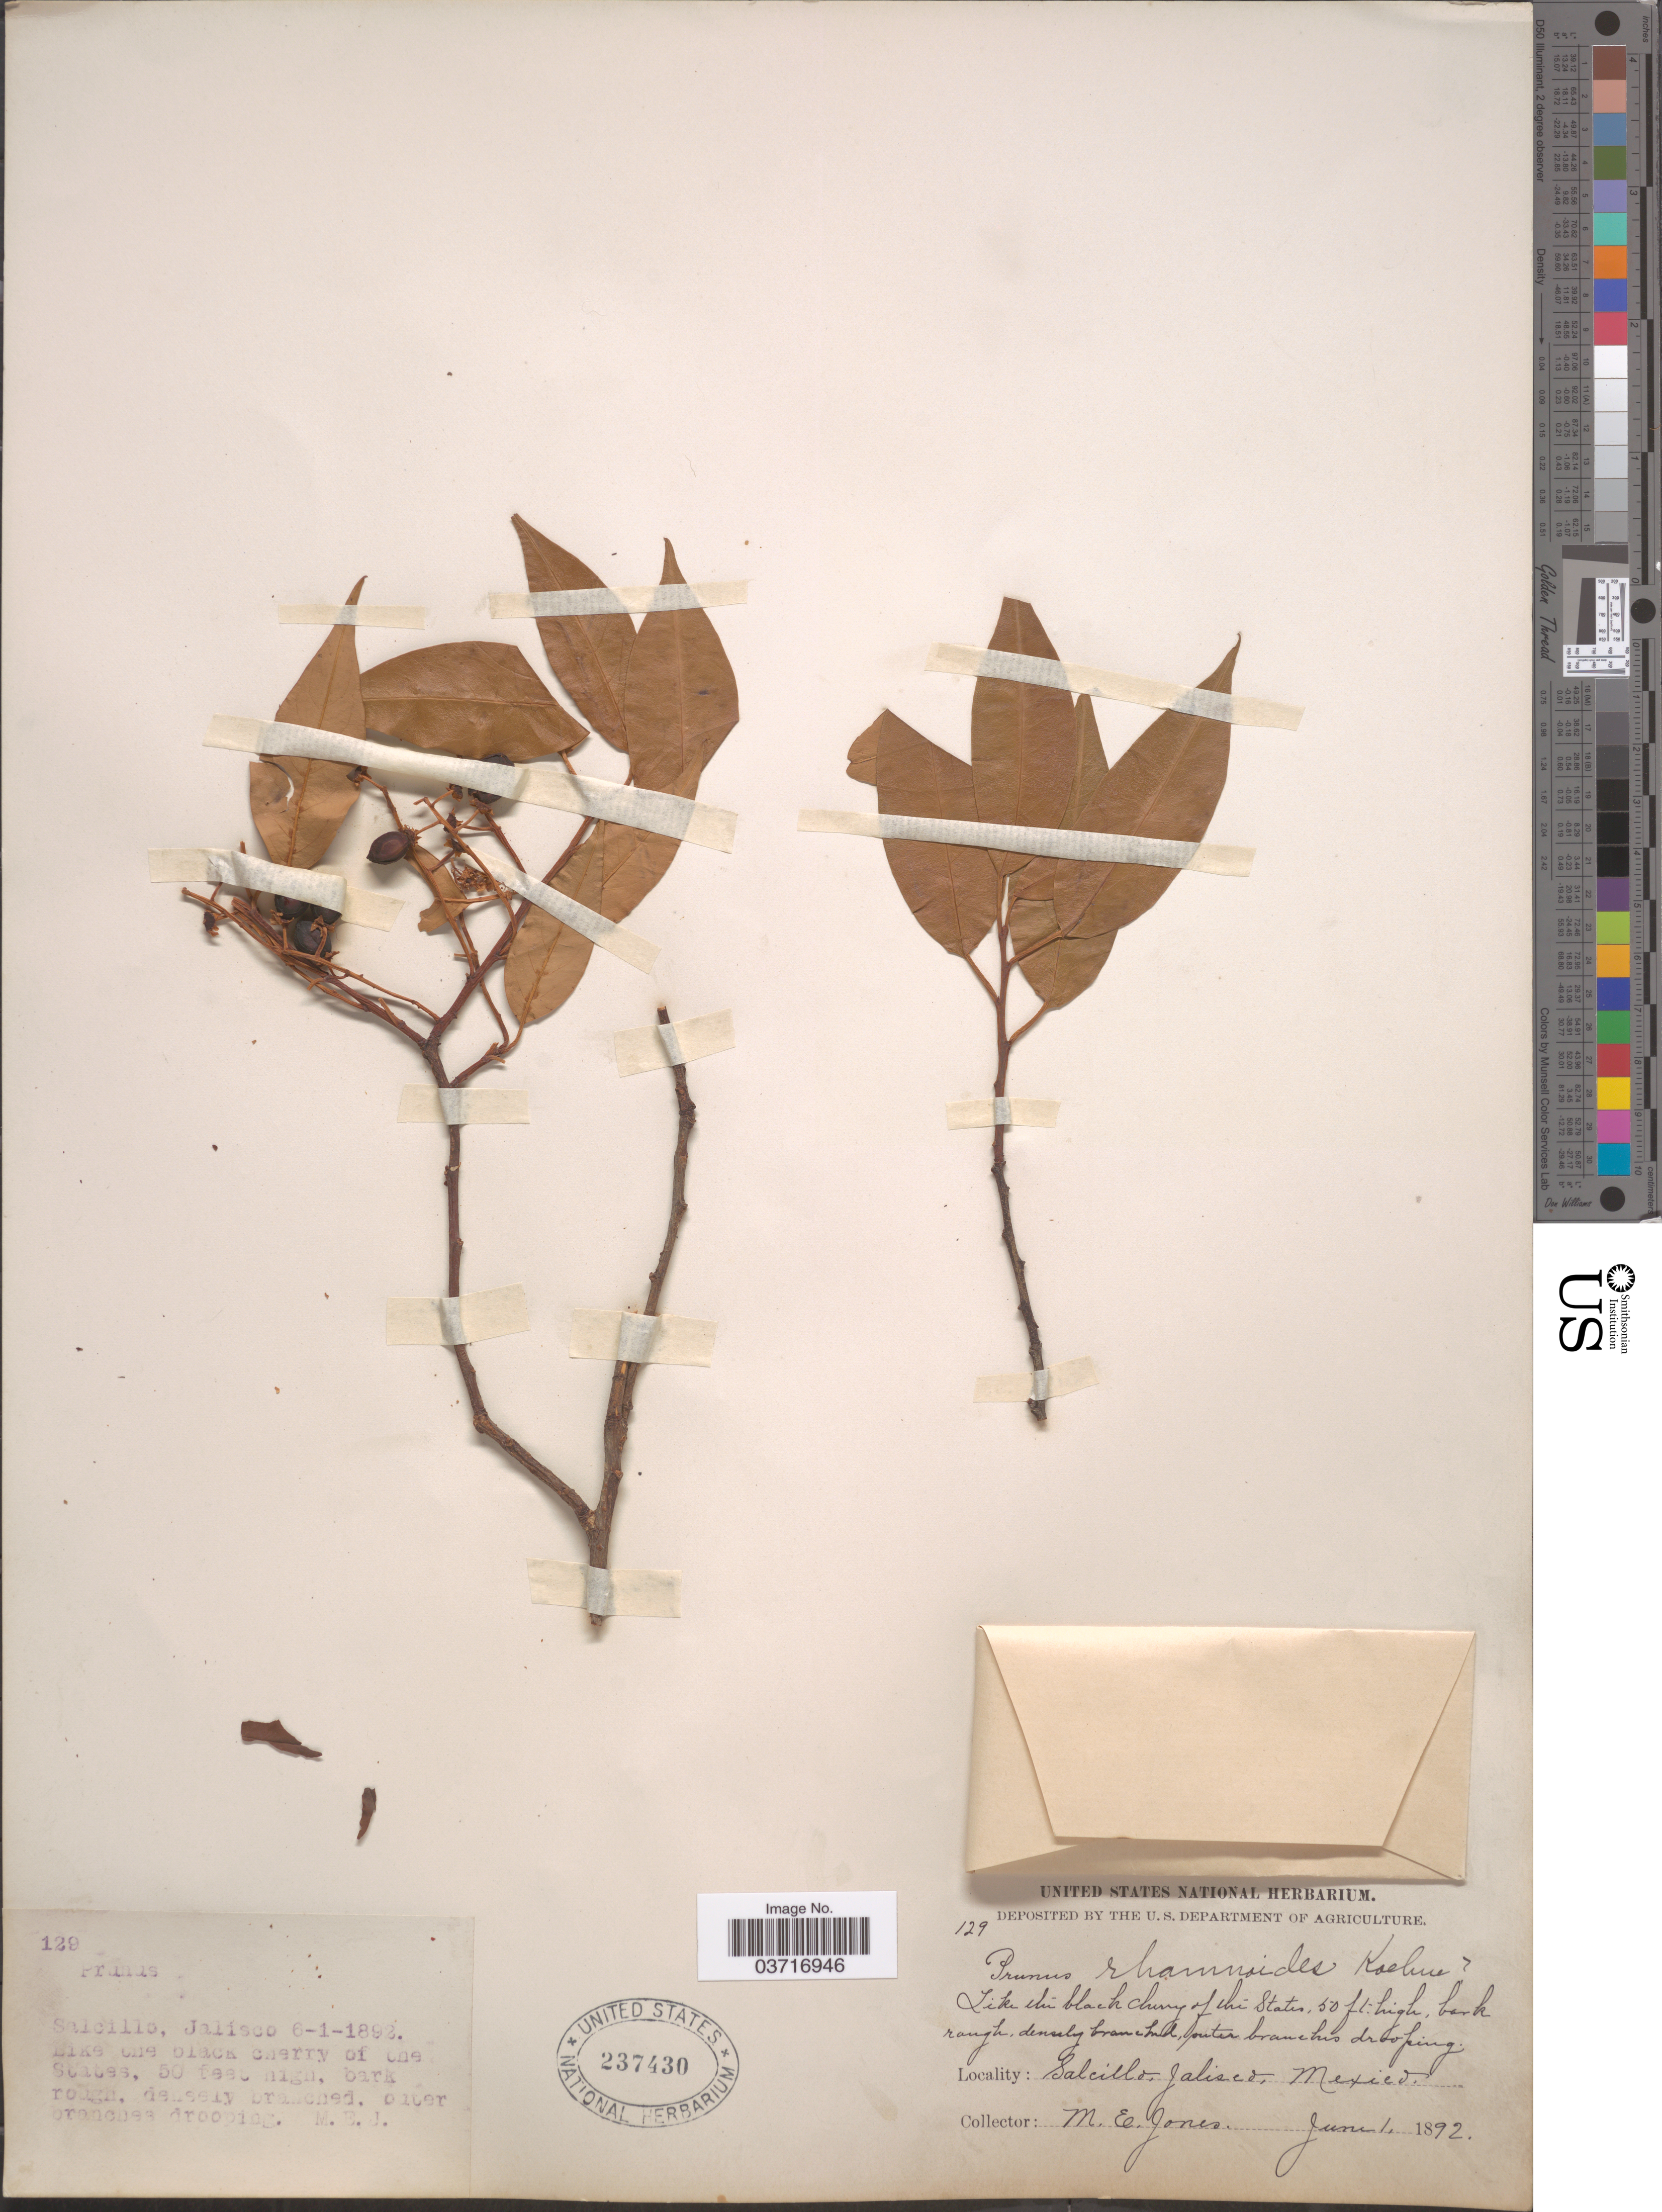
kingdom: Plantae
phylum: Tracheophyta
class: Magnoliopsida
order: Rosales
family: Rosaceae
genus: Prunus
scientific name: Prunus rhamnoides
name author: Koehne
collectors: M. E. Jones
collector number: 129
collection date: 1892-06-01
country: Mexico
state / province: Jalisco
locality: Salcillo.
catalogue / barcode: US 237430